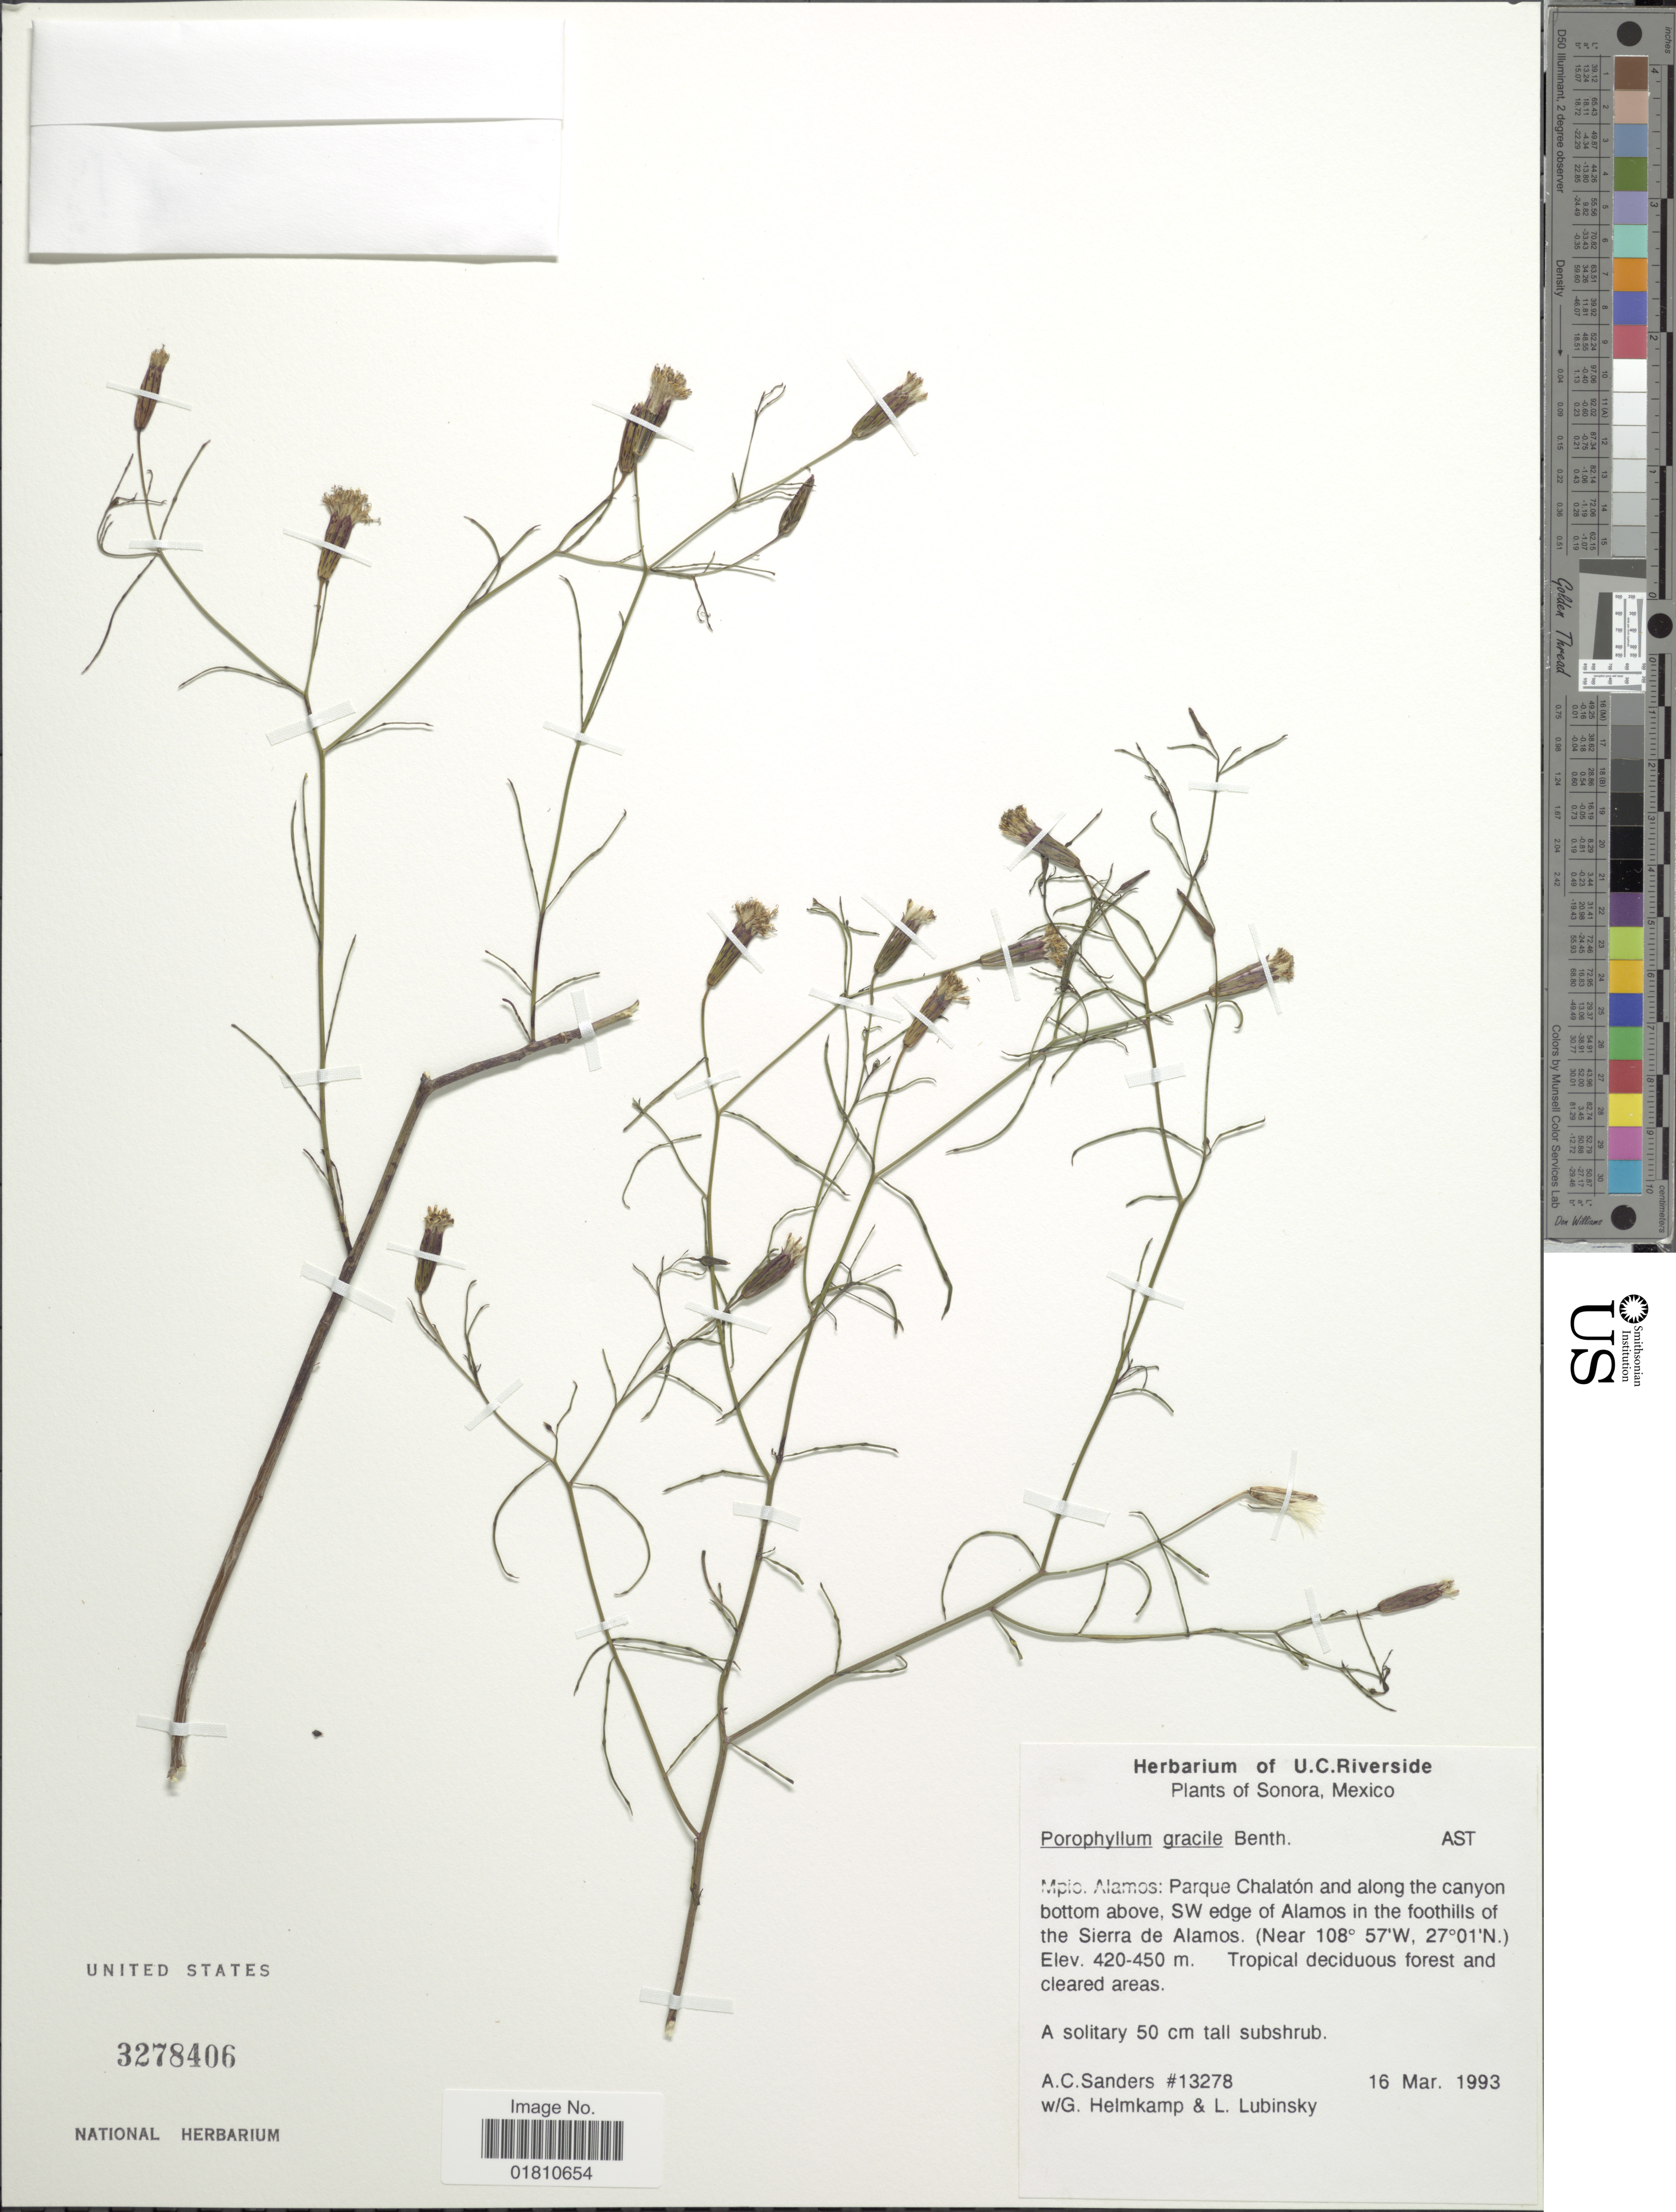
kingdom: Plantae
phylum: Tracheophyta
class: Magnoliopsida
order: Asterales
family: Asteraceae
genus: Porophyllum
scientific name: Porophyllum gracile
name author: Benth.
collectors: A. Sanders, G. Helmkamp & L. Lubinsky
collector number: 13278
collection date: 1993-03-16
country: Mexico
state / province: Sonora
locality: Mpio. Alamos: Parque Chalatón and along the canyon bottom above, SW edge of Alamos in the foothills of the Sierra de Alamos.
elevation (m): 420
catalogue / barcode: US 3278406